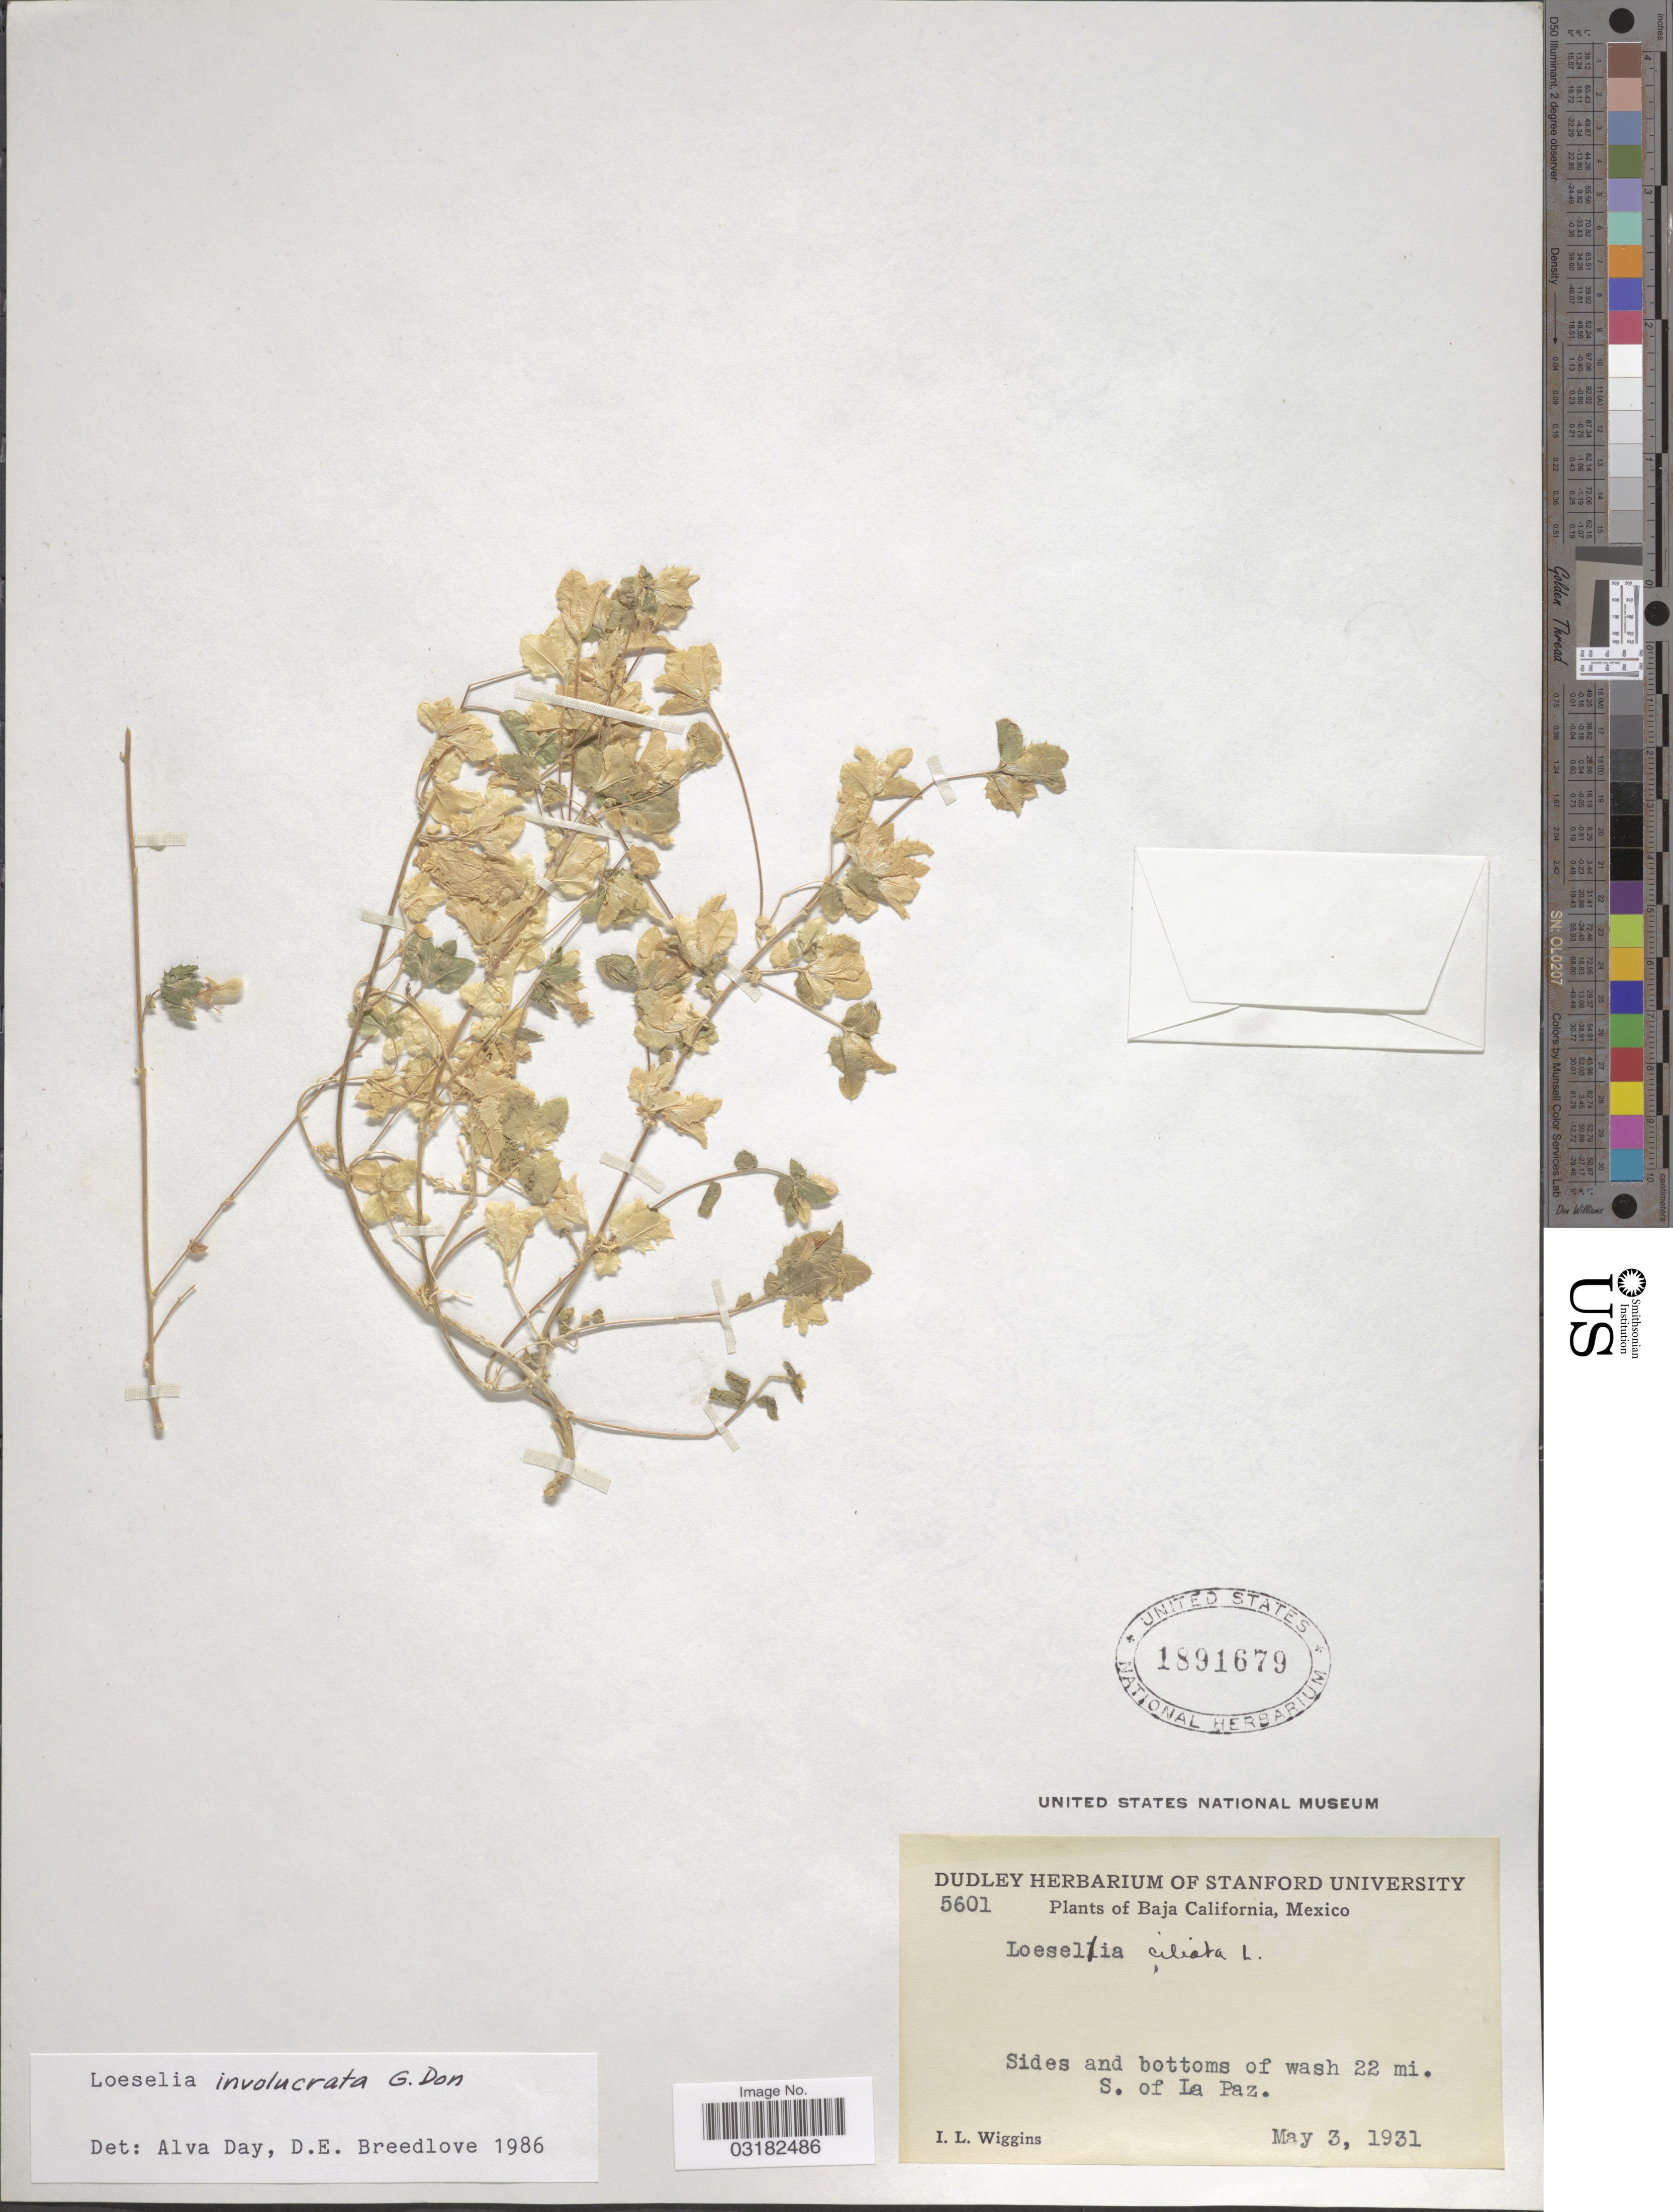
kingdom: Plantae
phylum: Tracheophyta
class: Magnoliopsida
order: Ericales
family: Polemoniaceae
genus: Loeselia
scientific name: Loeselia involucrata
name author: G. Don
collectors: I. L. Wiggins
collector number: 5601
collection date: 1931-05-03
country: Mexico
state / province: Baja California Sur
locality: Sides and bottoms of wash 22 mi. S. of La Paz.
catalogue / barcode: US 1891679